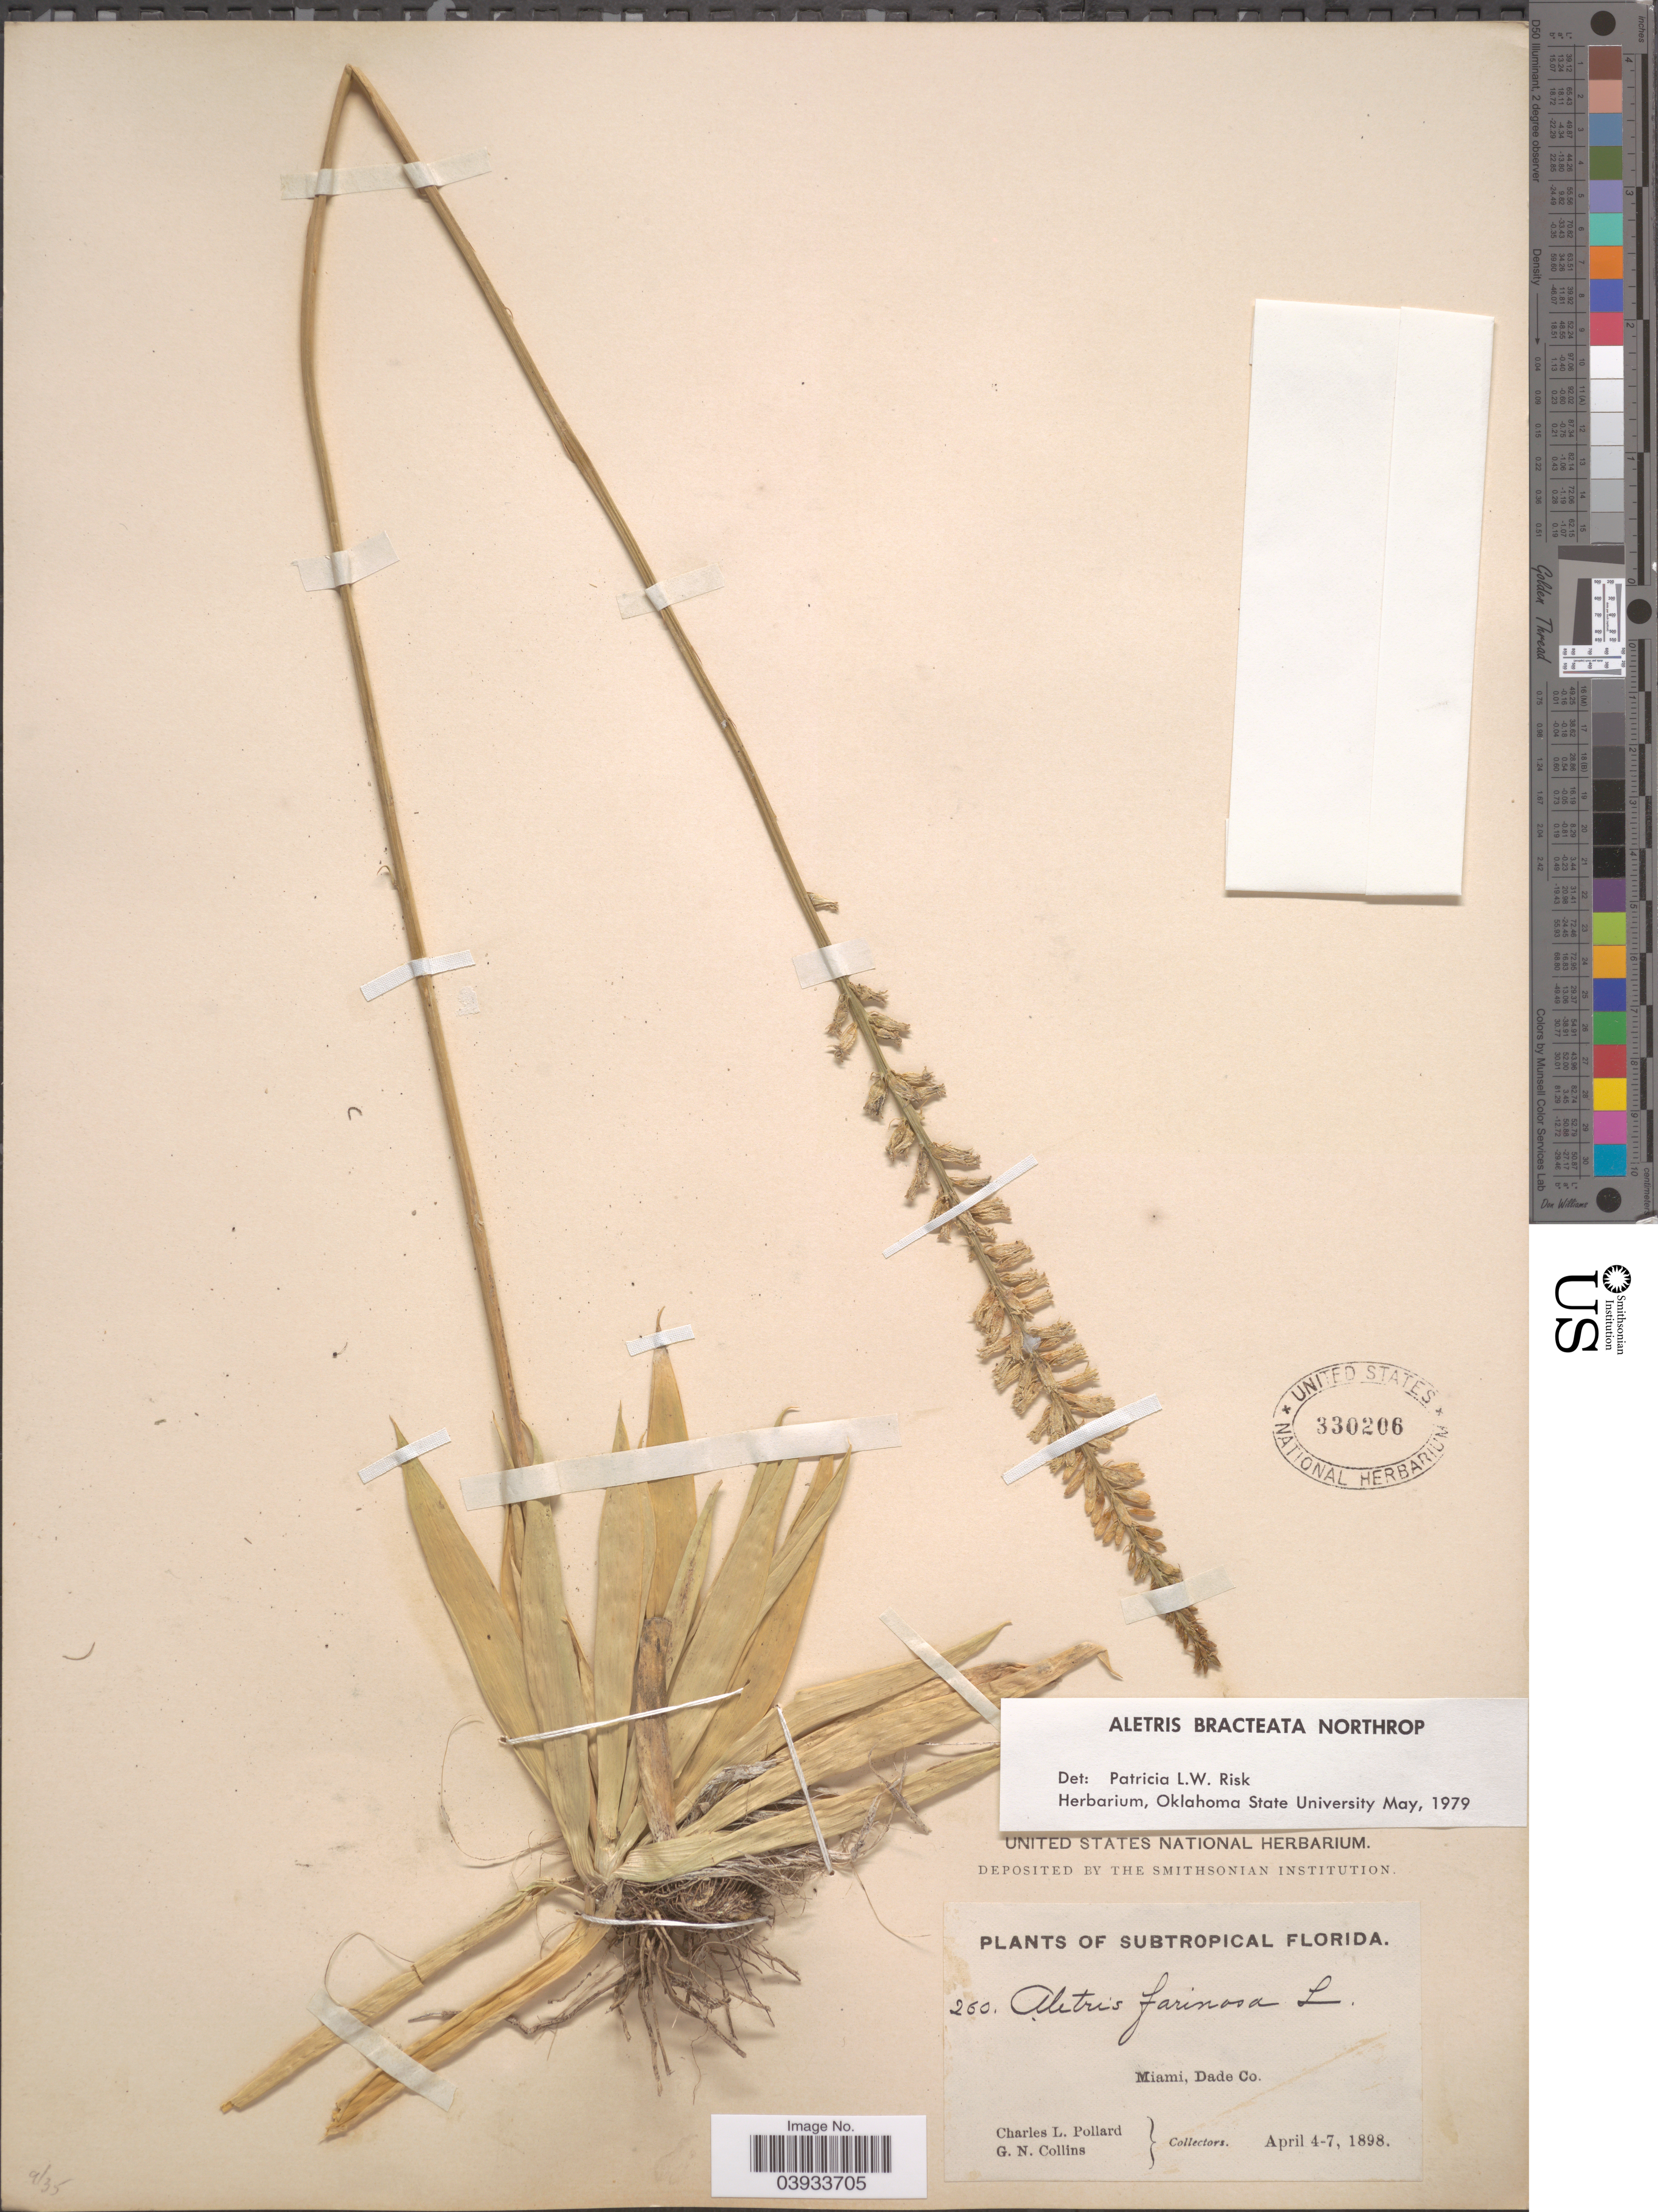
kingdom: Plantae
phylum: Tracheophyta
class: Liliopsida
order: Dioscoreales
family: Nartheciaceae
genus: Aletris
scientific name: Aletris bracteata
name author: Northr.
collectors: C. L. Pollard & G. Collins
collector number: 260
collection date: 1898-04-04/1898-04-07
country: United States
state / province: Florida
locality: Subtropical Florida. Miami, Dade Co.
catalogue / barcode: US 330206